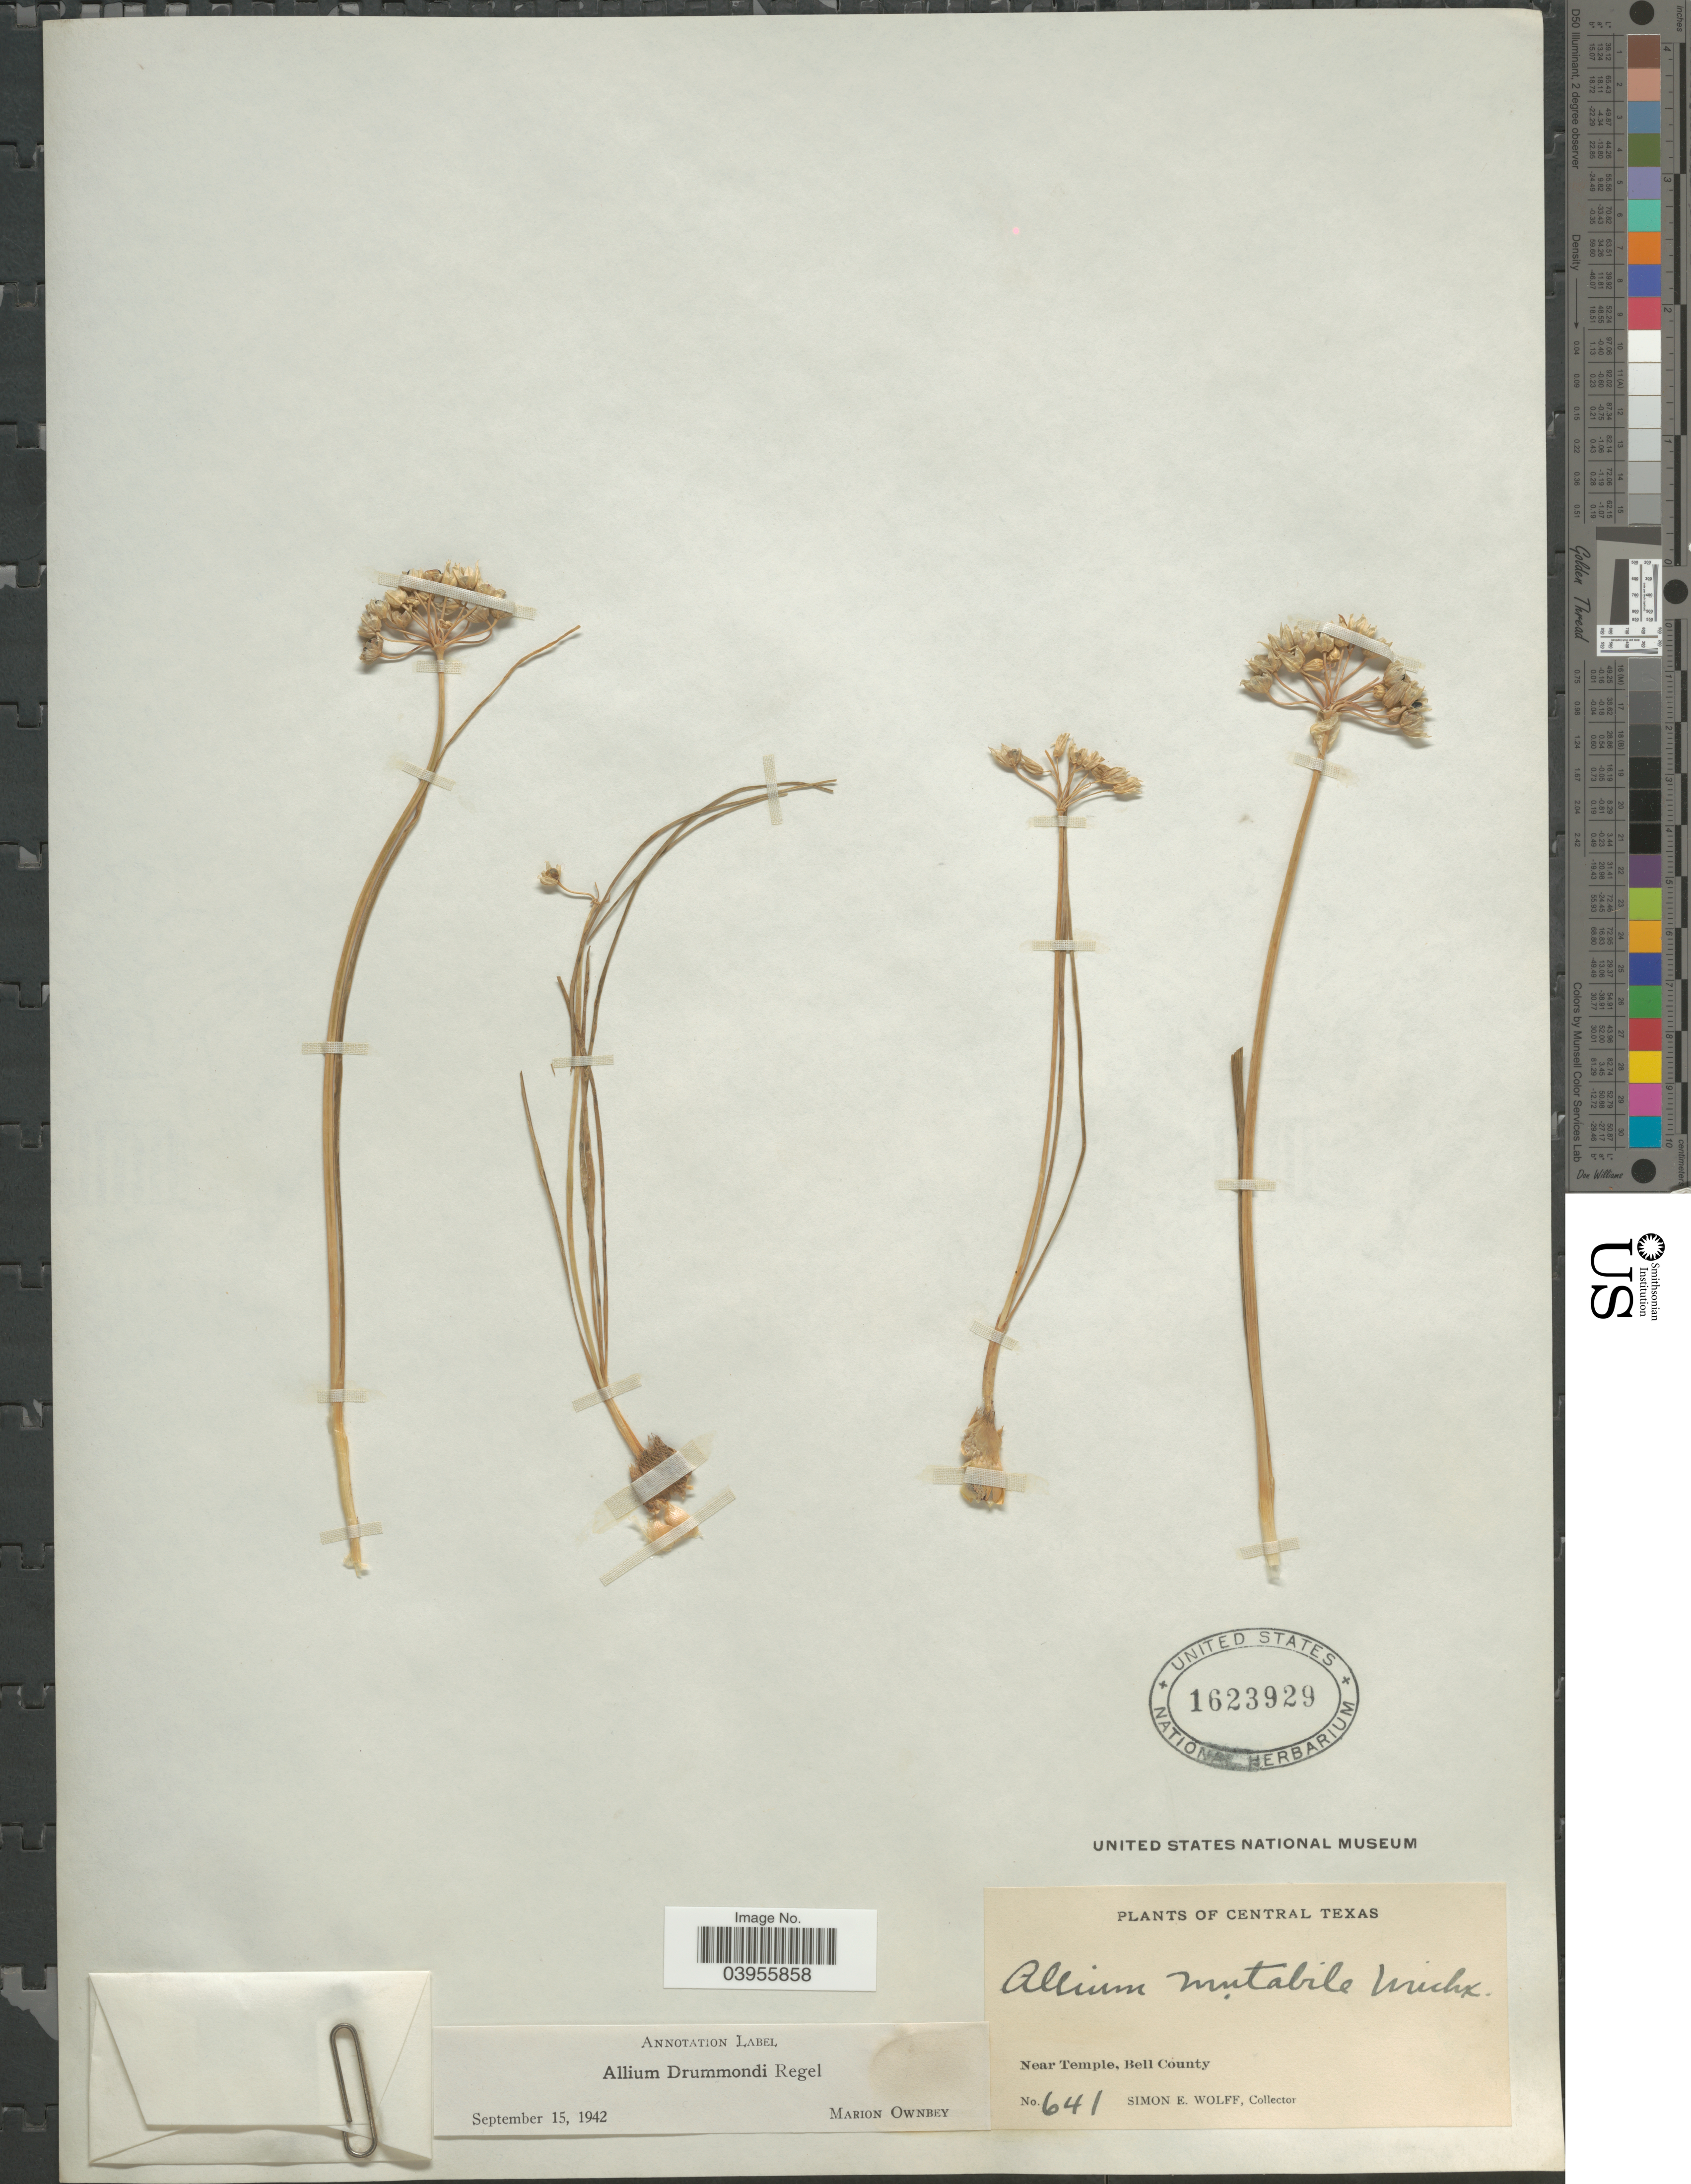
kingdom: Plantae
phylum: Tracheophyta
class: Liliopsida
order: Asparagales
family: Amaryllidaceae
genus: Allium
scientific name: Allium drummondii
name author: Regel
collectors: S. E. Wolff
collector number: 641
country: United States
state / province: Texas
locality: Central Texas. Near Temple, Bell County.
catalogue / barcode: US 1623929